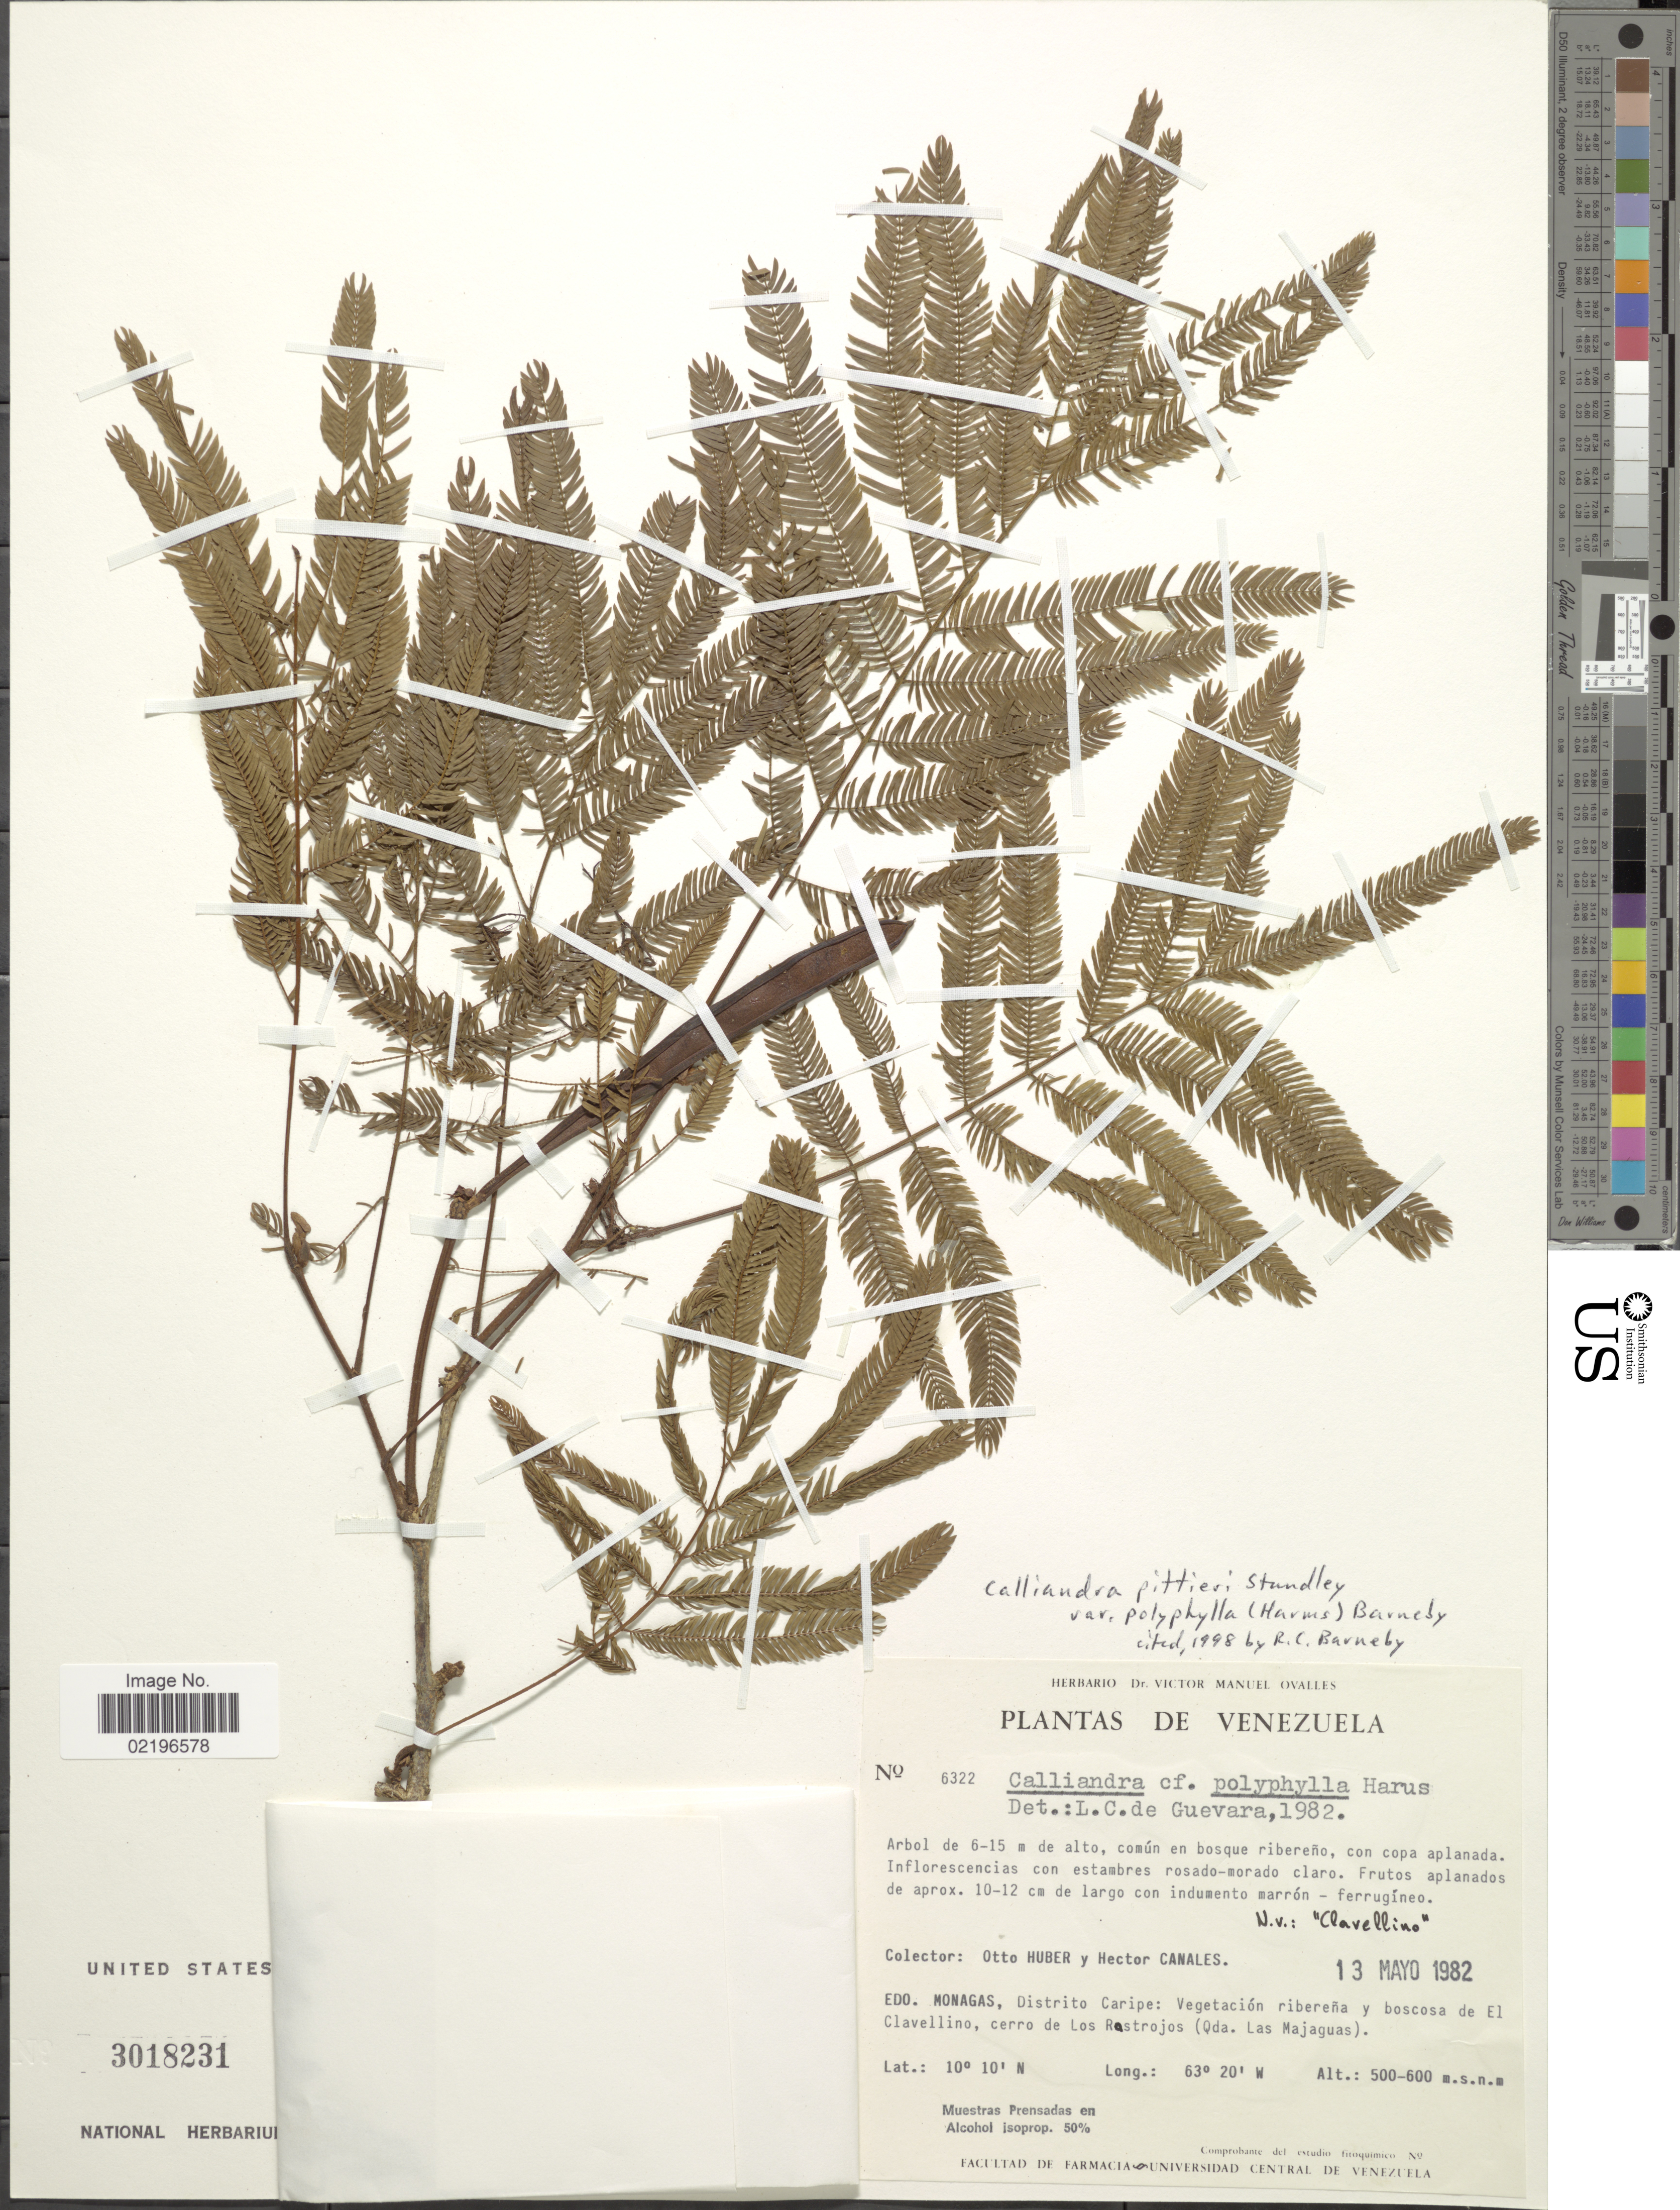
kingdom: Plantae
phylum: Tracheophyta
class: Magnoliopsida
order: Fabales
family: Fabaceae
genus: Calliandra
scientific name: Calliandra pittieri var. polyphylla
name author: (Harms) Barneby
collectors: O. Huber & H. Canales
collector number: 6322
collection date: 1982-05-13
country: Venezuela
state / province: Monagas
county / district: Caripe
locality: Edo. Monagas, Distrito Caripe: Vegetacion riberena y boscosa de El Clavellino, cerro de Los Rastrojos ( Qda. Las Majaguas)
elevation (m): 500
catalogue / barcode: US 3018231